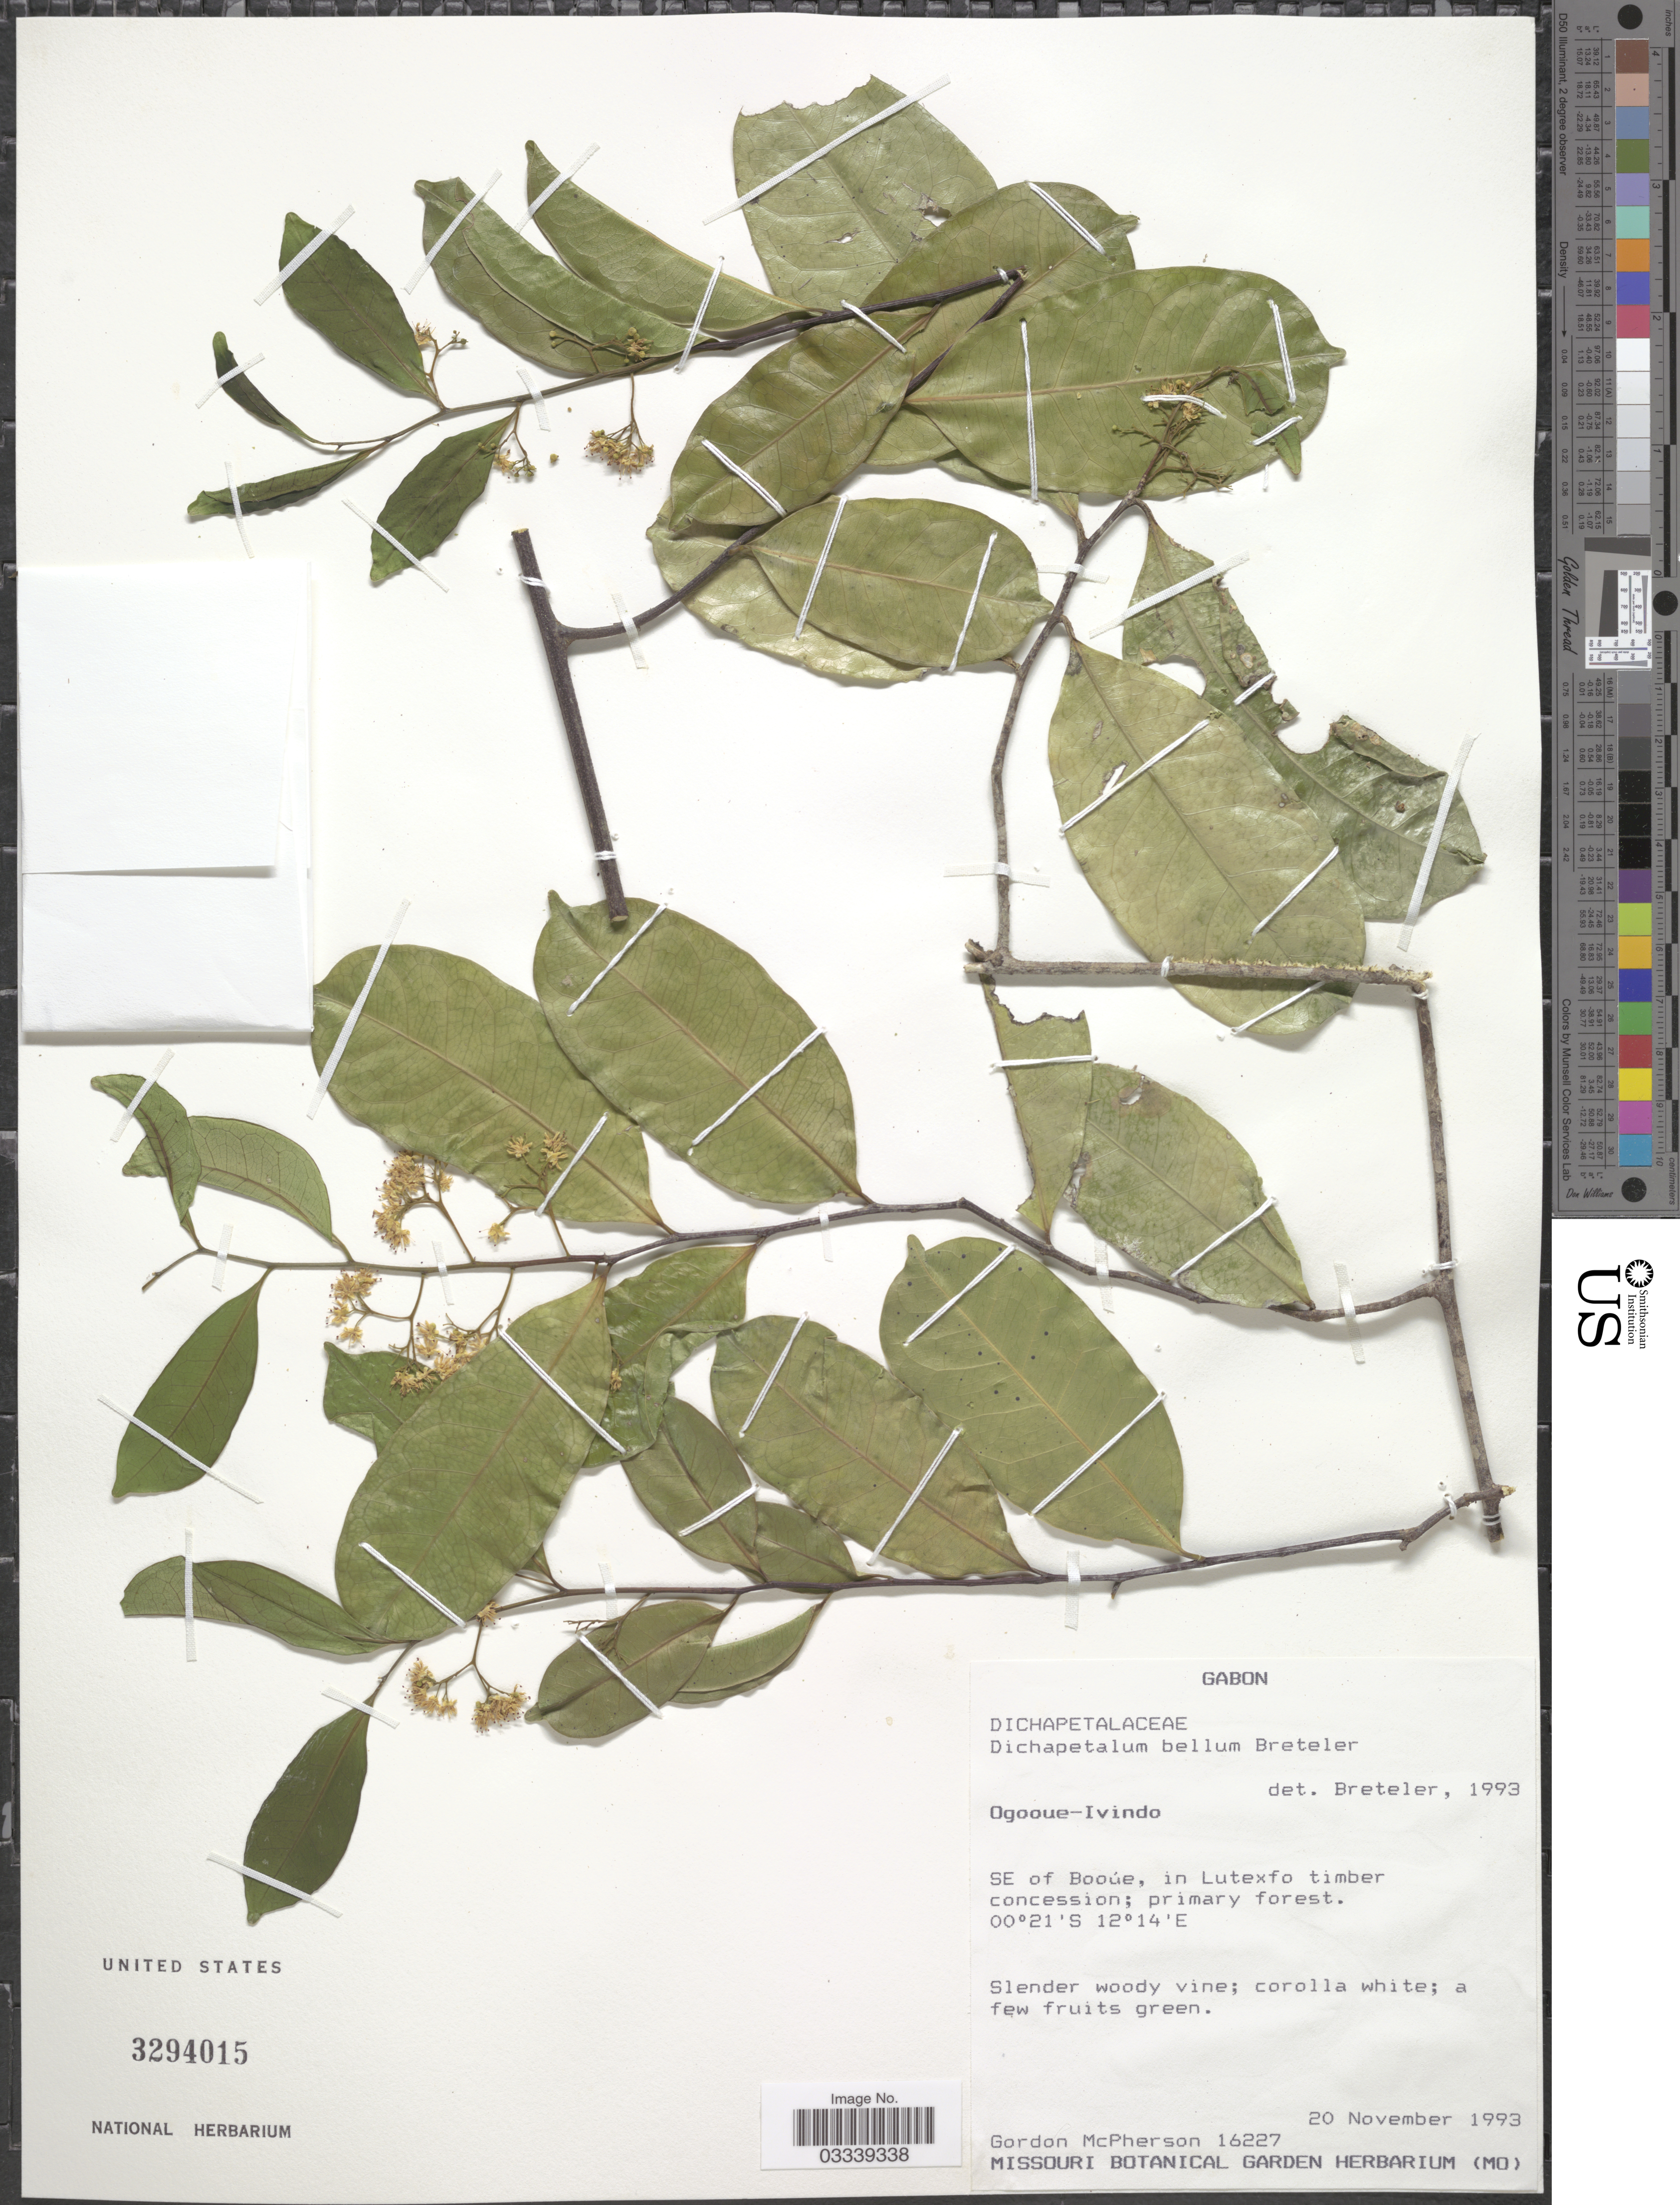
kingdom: Plantae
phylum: Tracheophyta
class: Magnoliopsida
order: Malpighiales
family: Dichapetalaceae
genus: Dichapetalum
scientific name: Dichapetalum bellum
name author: Breteler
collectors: G. D. McPherson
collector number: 16227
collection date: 1993-11-20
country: Gabon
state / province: Ogooue-Ivindo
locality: SE of Booúe, in Lutexfo timber concession.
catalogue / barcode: US 3294015